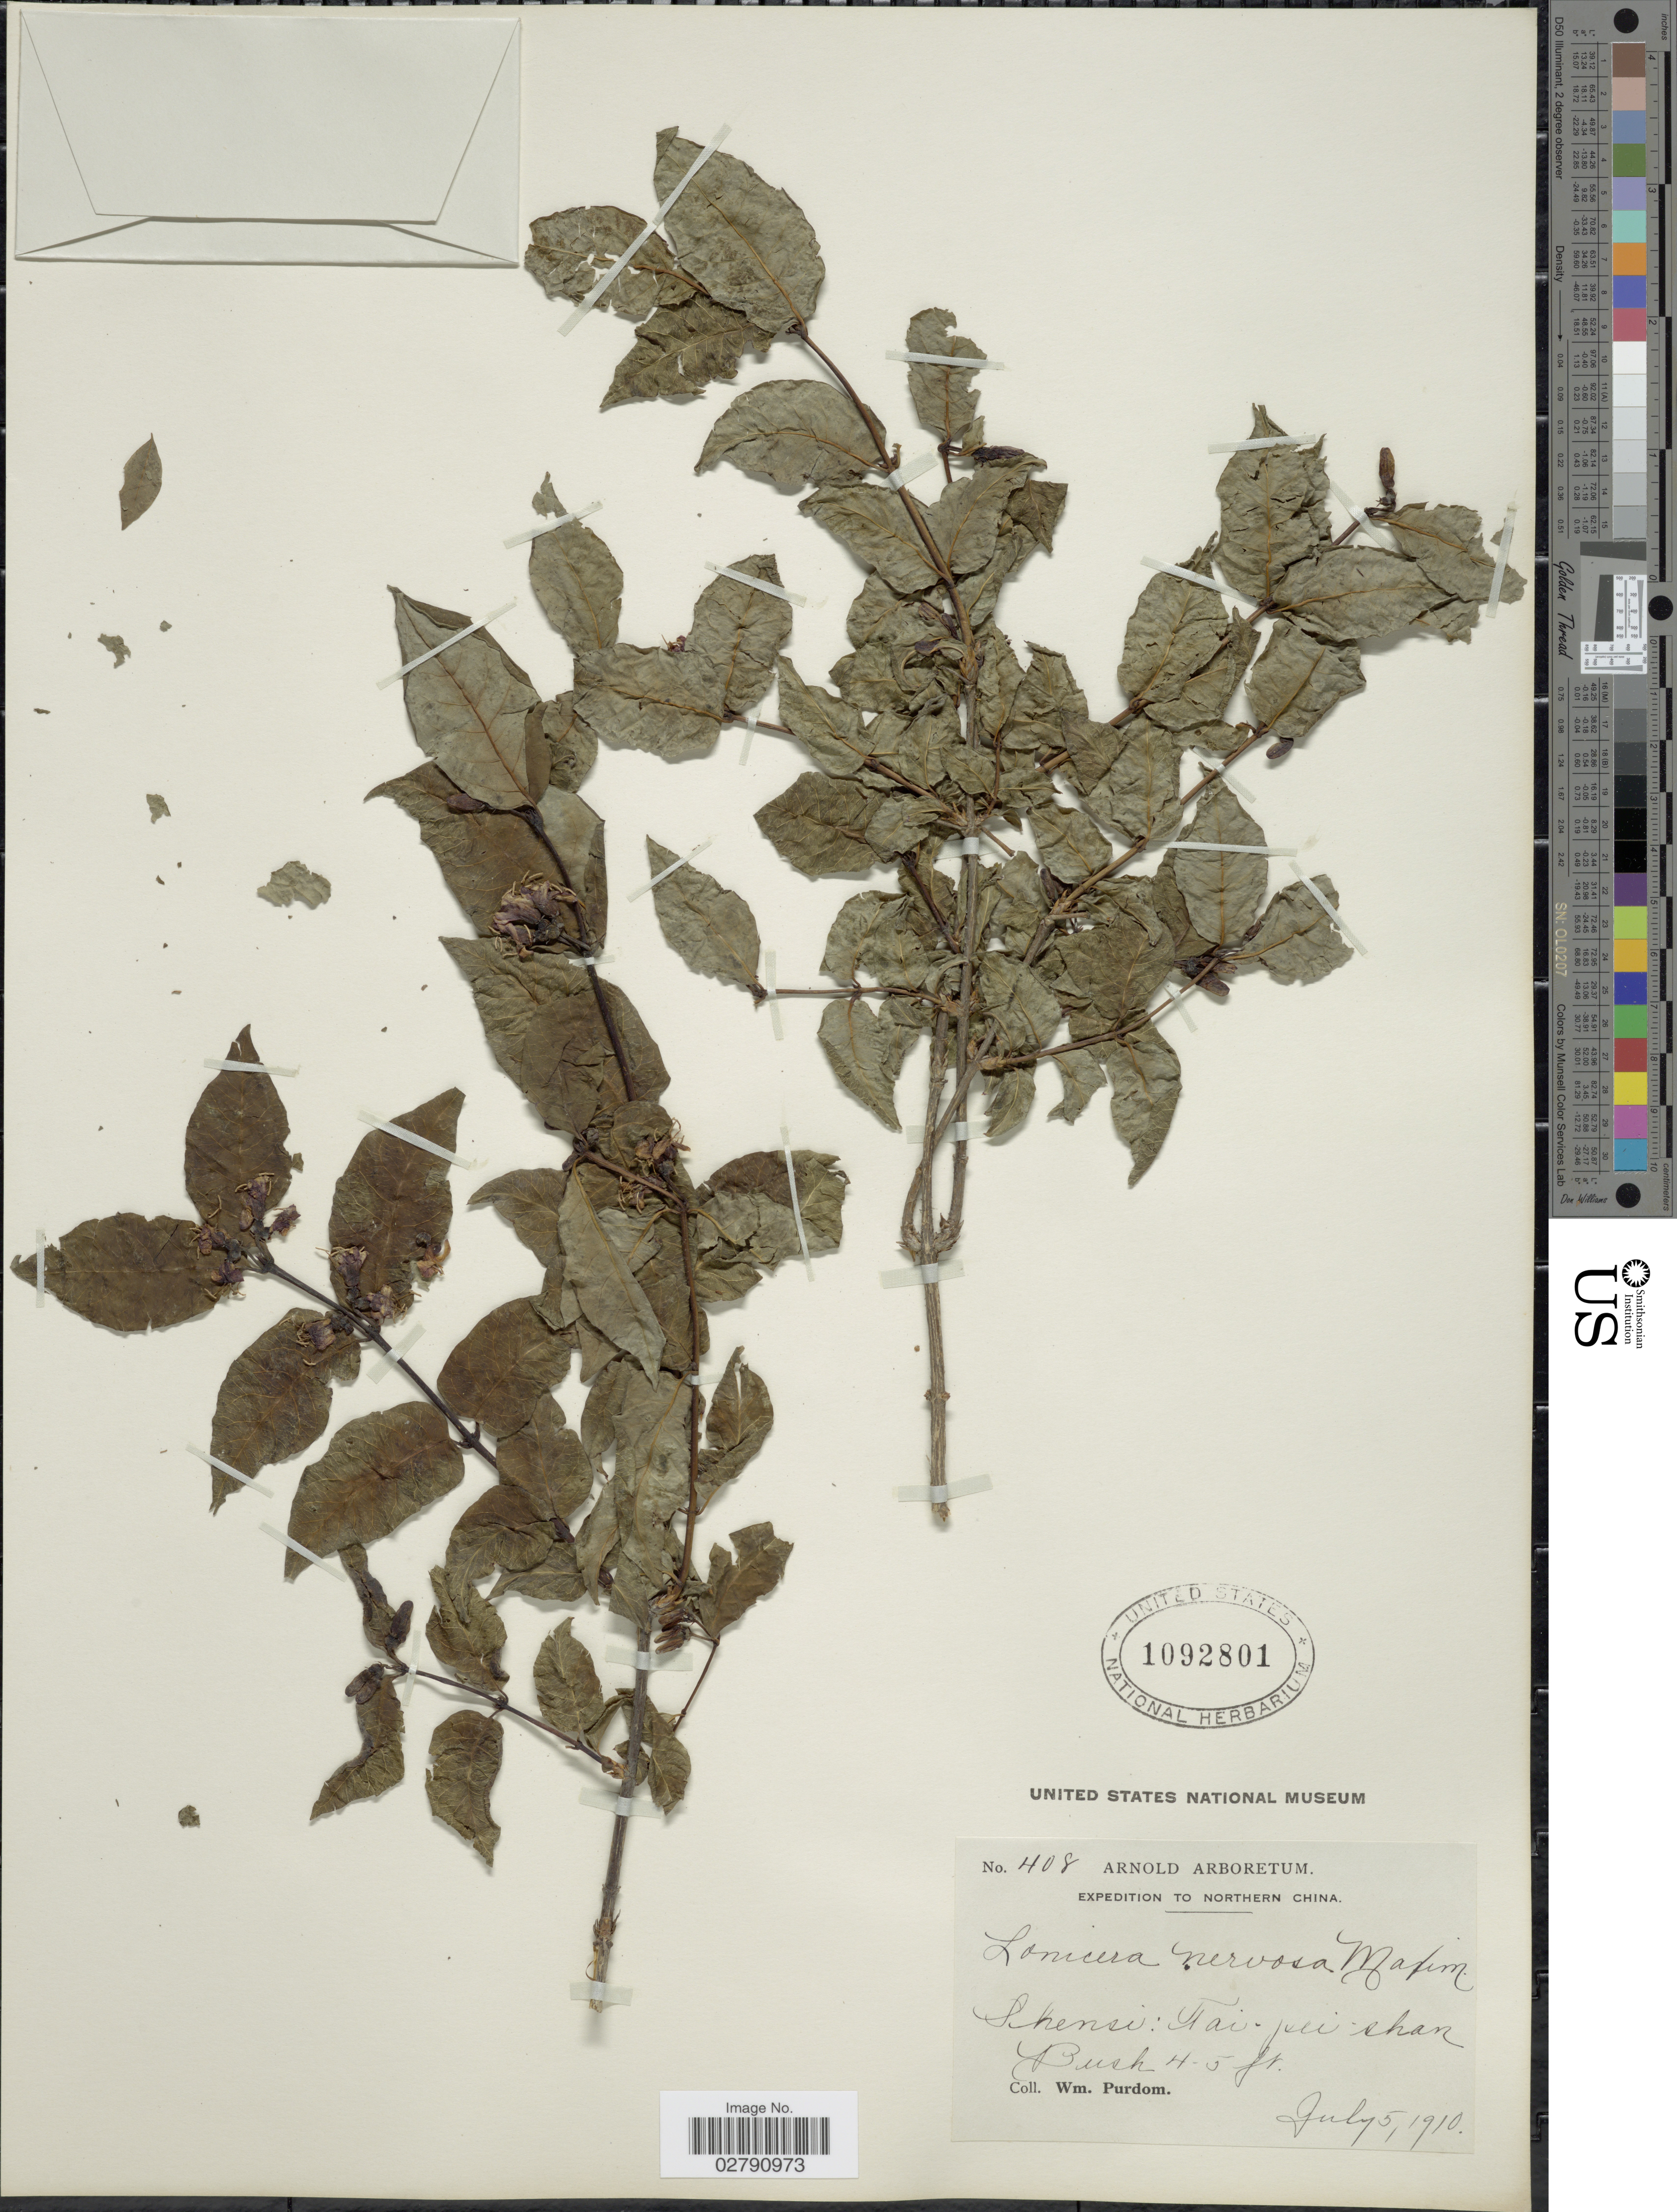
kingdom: Plantae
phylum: Tracheophyta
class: Magnoliopsida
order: Dipsacales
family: Caprifoliaceae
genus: Lonicera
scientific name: Lonicera nervosa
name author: Maxim.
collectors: W. Purdom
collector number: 408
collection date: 1910-07-05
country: China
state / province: Shaanxi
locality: Northern China. Shensi: Tai-pei-chan.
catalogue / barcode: US 1092801